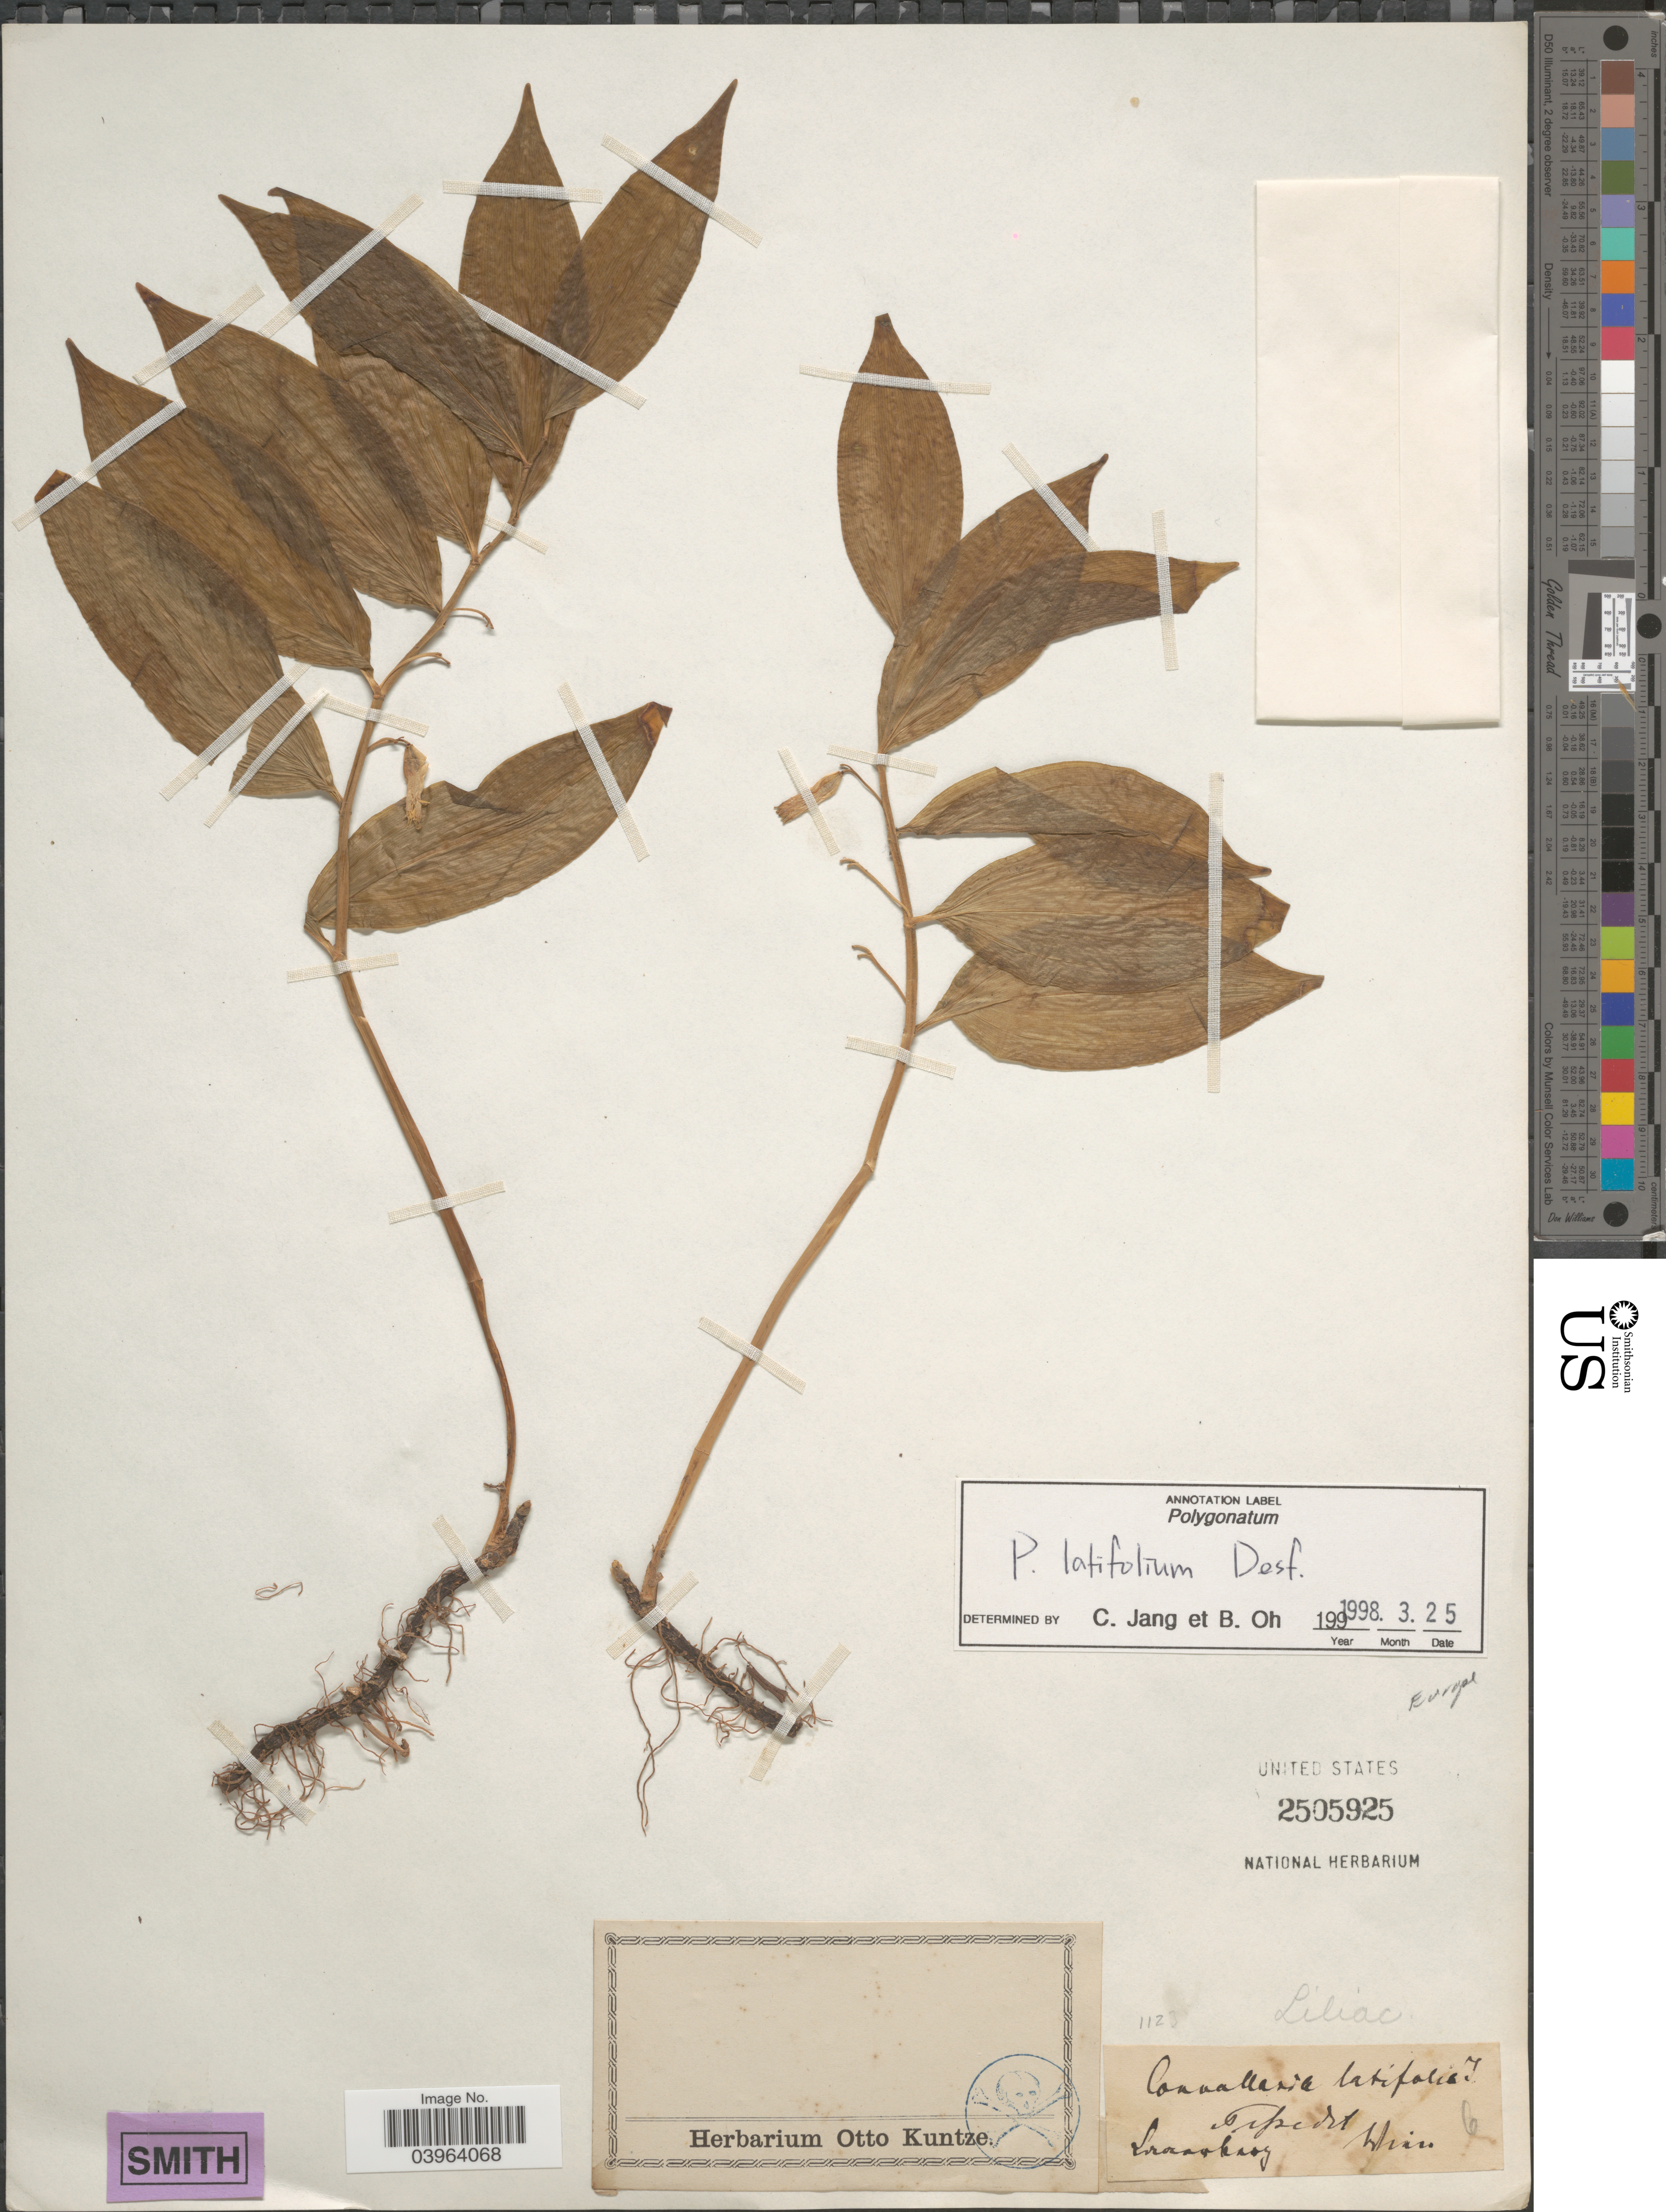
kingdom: Plantae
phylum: Tracheophyta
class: Liliopsida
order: Asparagales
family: Asparagaceae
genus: Polygonatum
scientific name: Polygonatum latifolium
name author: (Jacq.) Desf.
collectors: ex herb. Otto Kuntze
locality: Tipedet, Lococaboag Wian. [interpreted]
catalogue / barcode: US 2505925